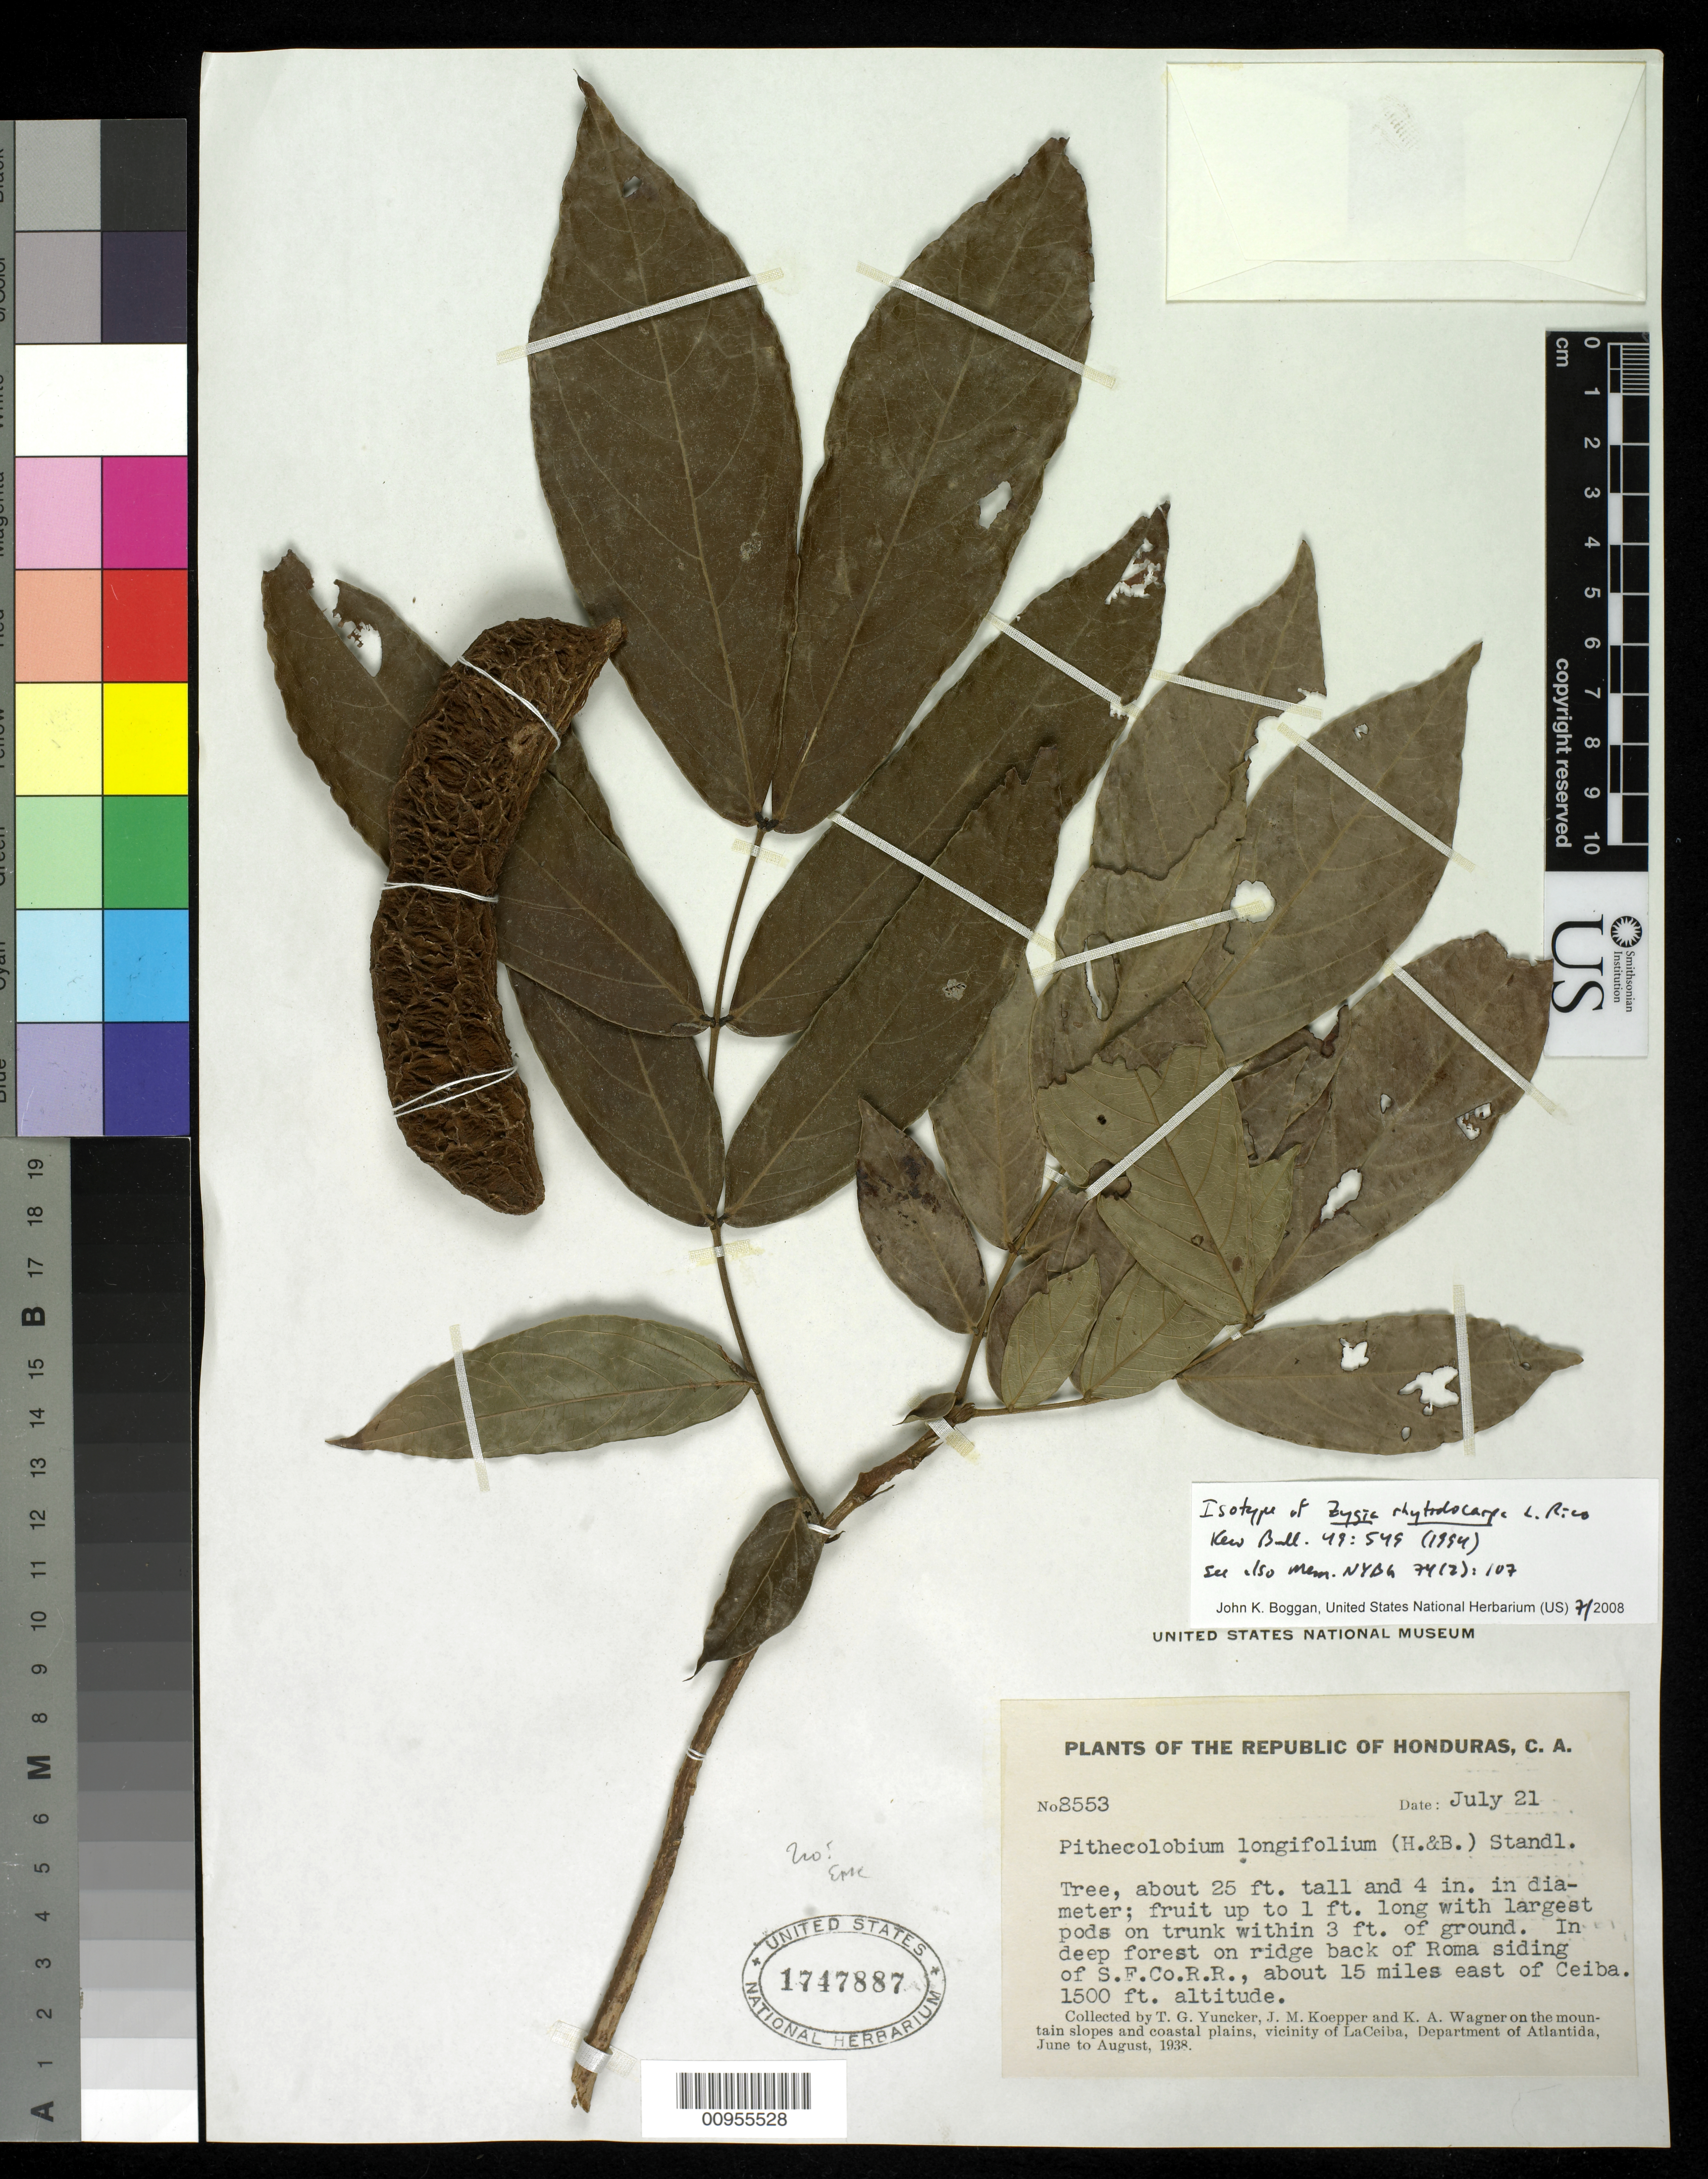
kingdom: Plantae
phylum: Tracheophyta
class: Magnoliopsida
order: Fabales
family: Fabaceae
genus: Zygia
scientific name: Zygia rhytidocarpa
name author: L. Rico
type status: Isotype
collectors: T. G. Yuncker, J. M. Koepper & K. A. Wagner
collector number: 8553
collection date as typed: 21 Jul 1938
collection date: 1938-07-21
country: Honduras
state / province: Atlántida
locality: On the mountain slopes and coastal plains, vicinity of La Ceiba. In deep forest on ridge back of Roma siding of S.F.Co.R.R., about 15 miles east of Ceiba.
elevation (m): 457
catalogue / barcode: US 1747887